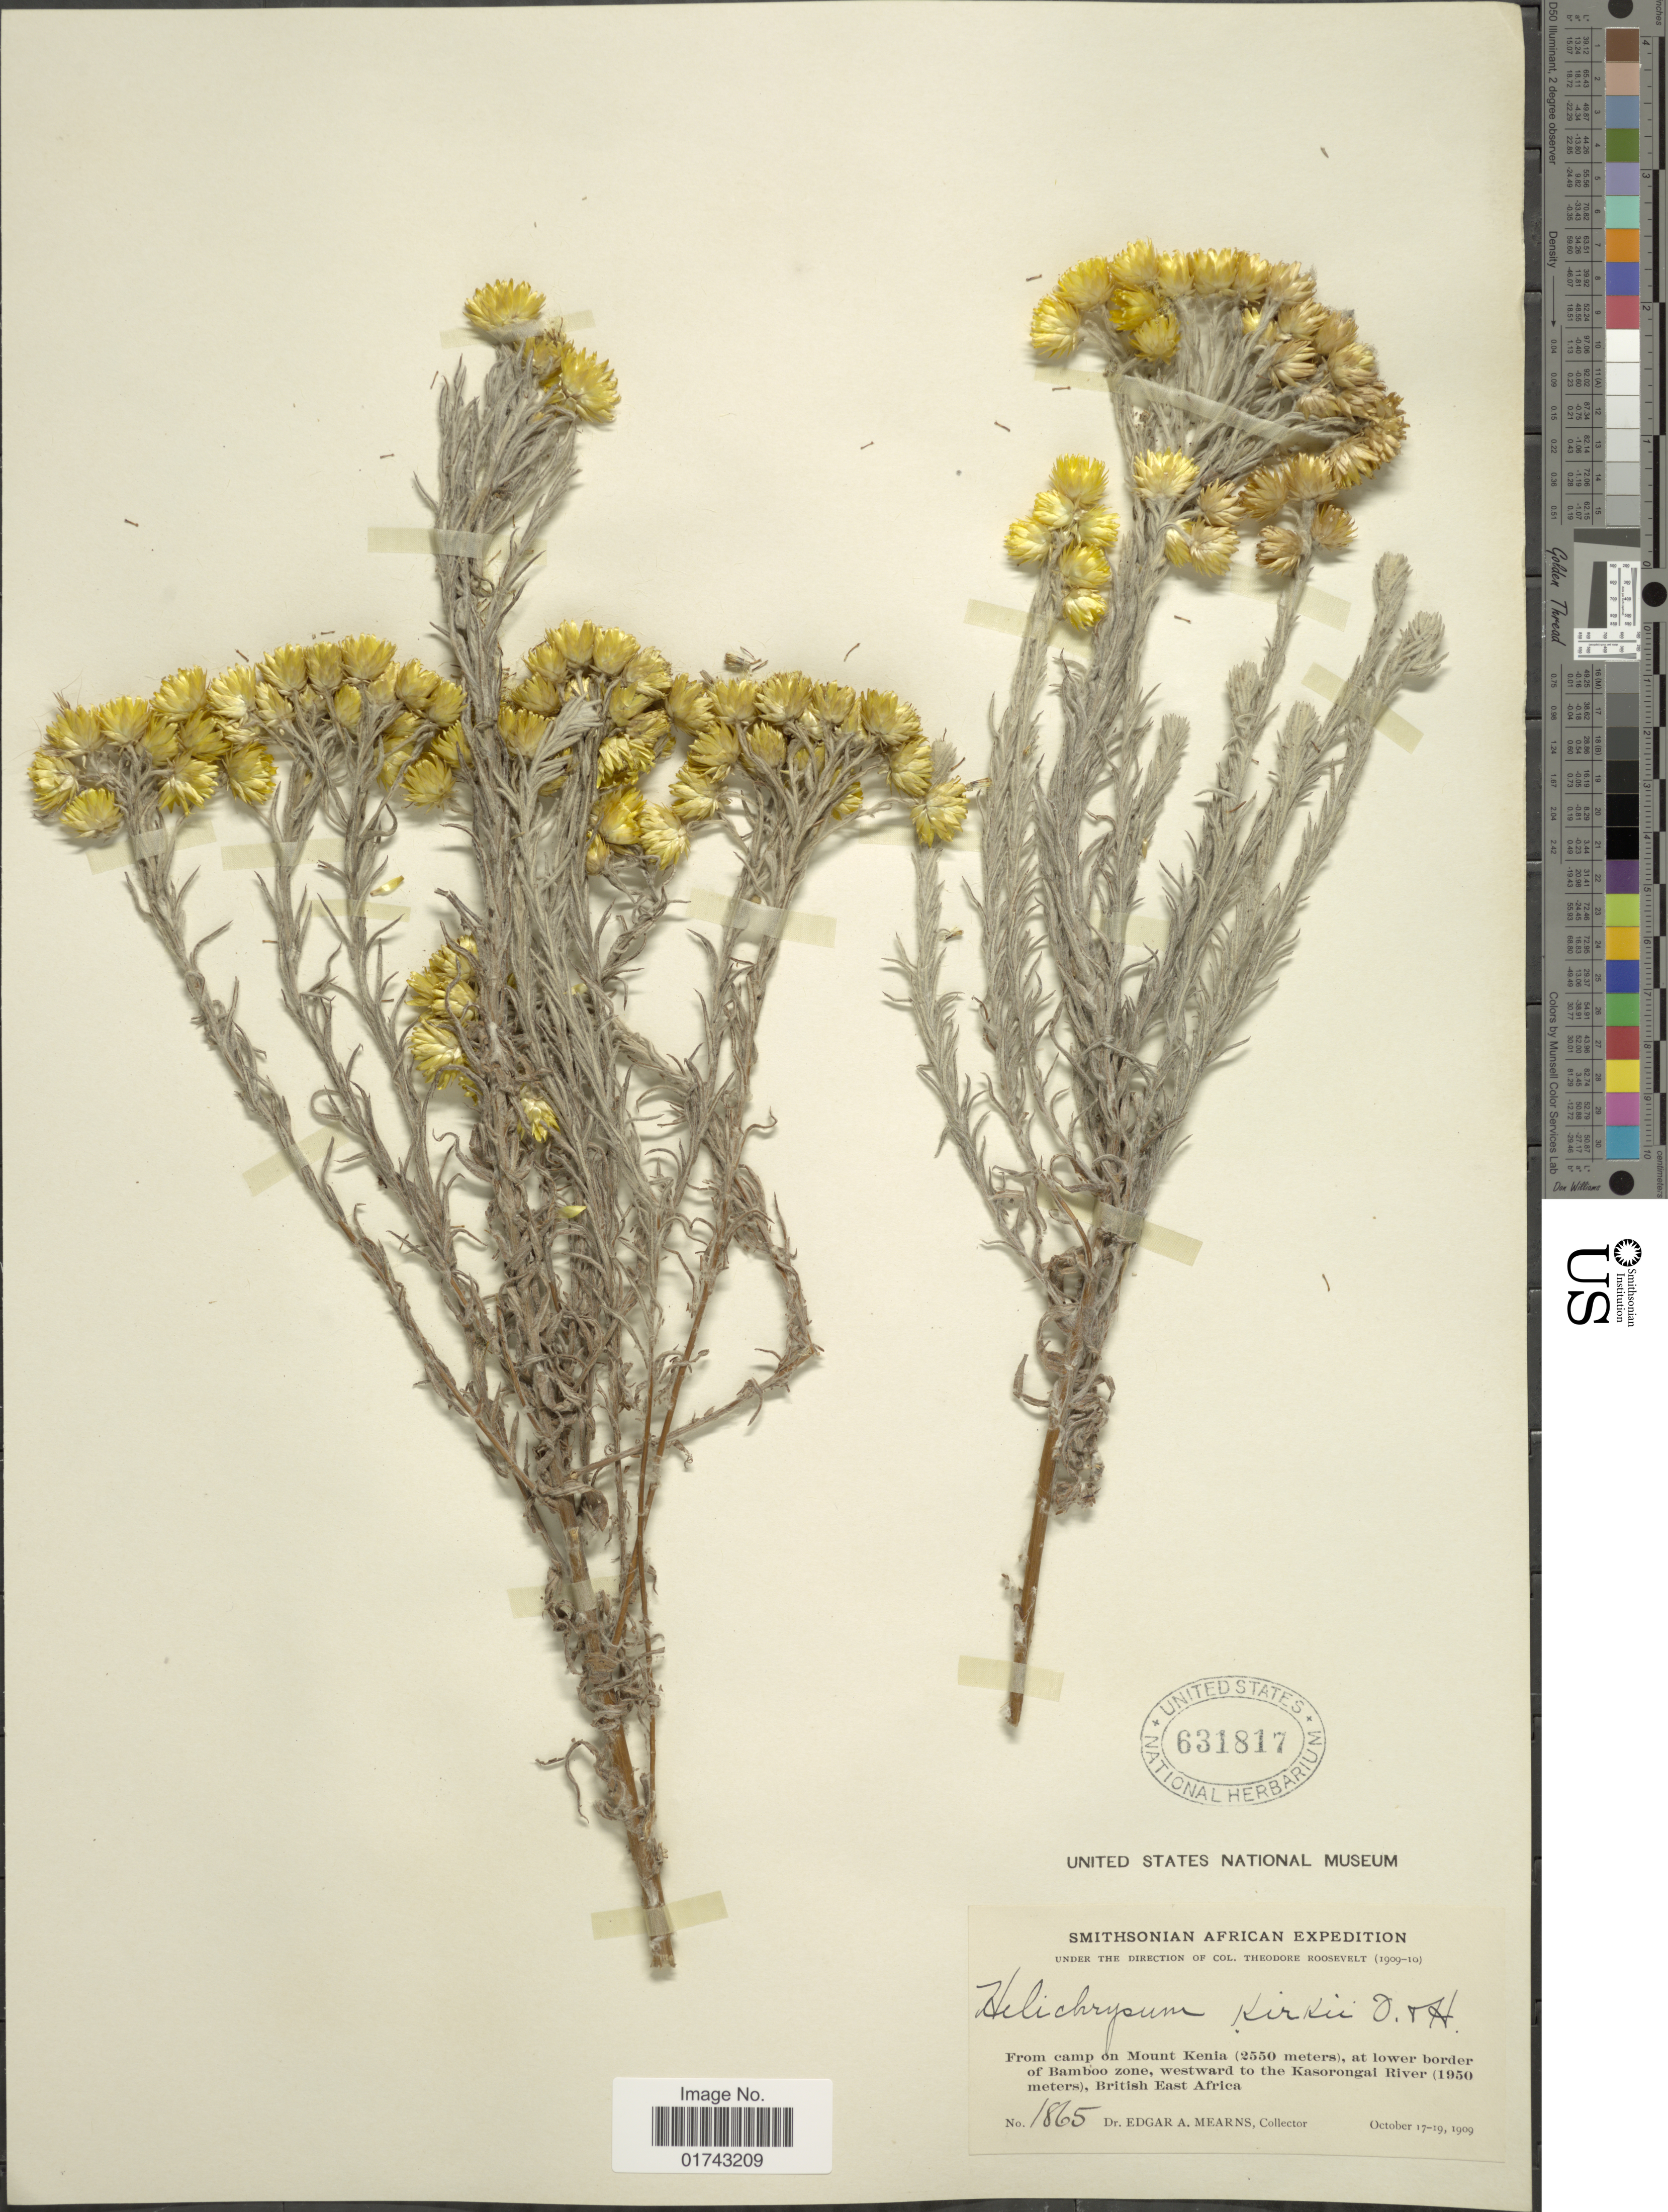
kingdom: Plantae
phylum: Tracheophyta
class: Magnoliopsida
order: Asterales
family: Asteraceae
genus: Helichrysum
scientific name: Helichrysum kirkii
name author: Oliv. & Hiern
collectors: E. A. Mearns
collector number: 1865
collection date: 1909-10-17/1909-10-19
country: Kenya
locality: From camp on Mount Kenia, at lower border of Bamboo zone, westward to the Kasorongai River, British East Afrika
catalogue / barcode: US 631817